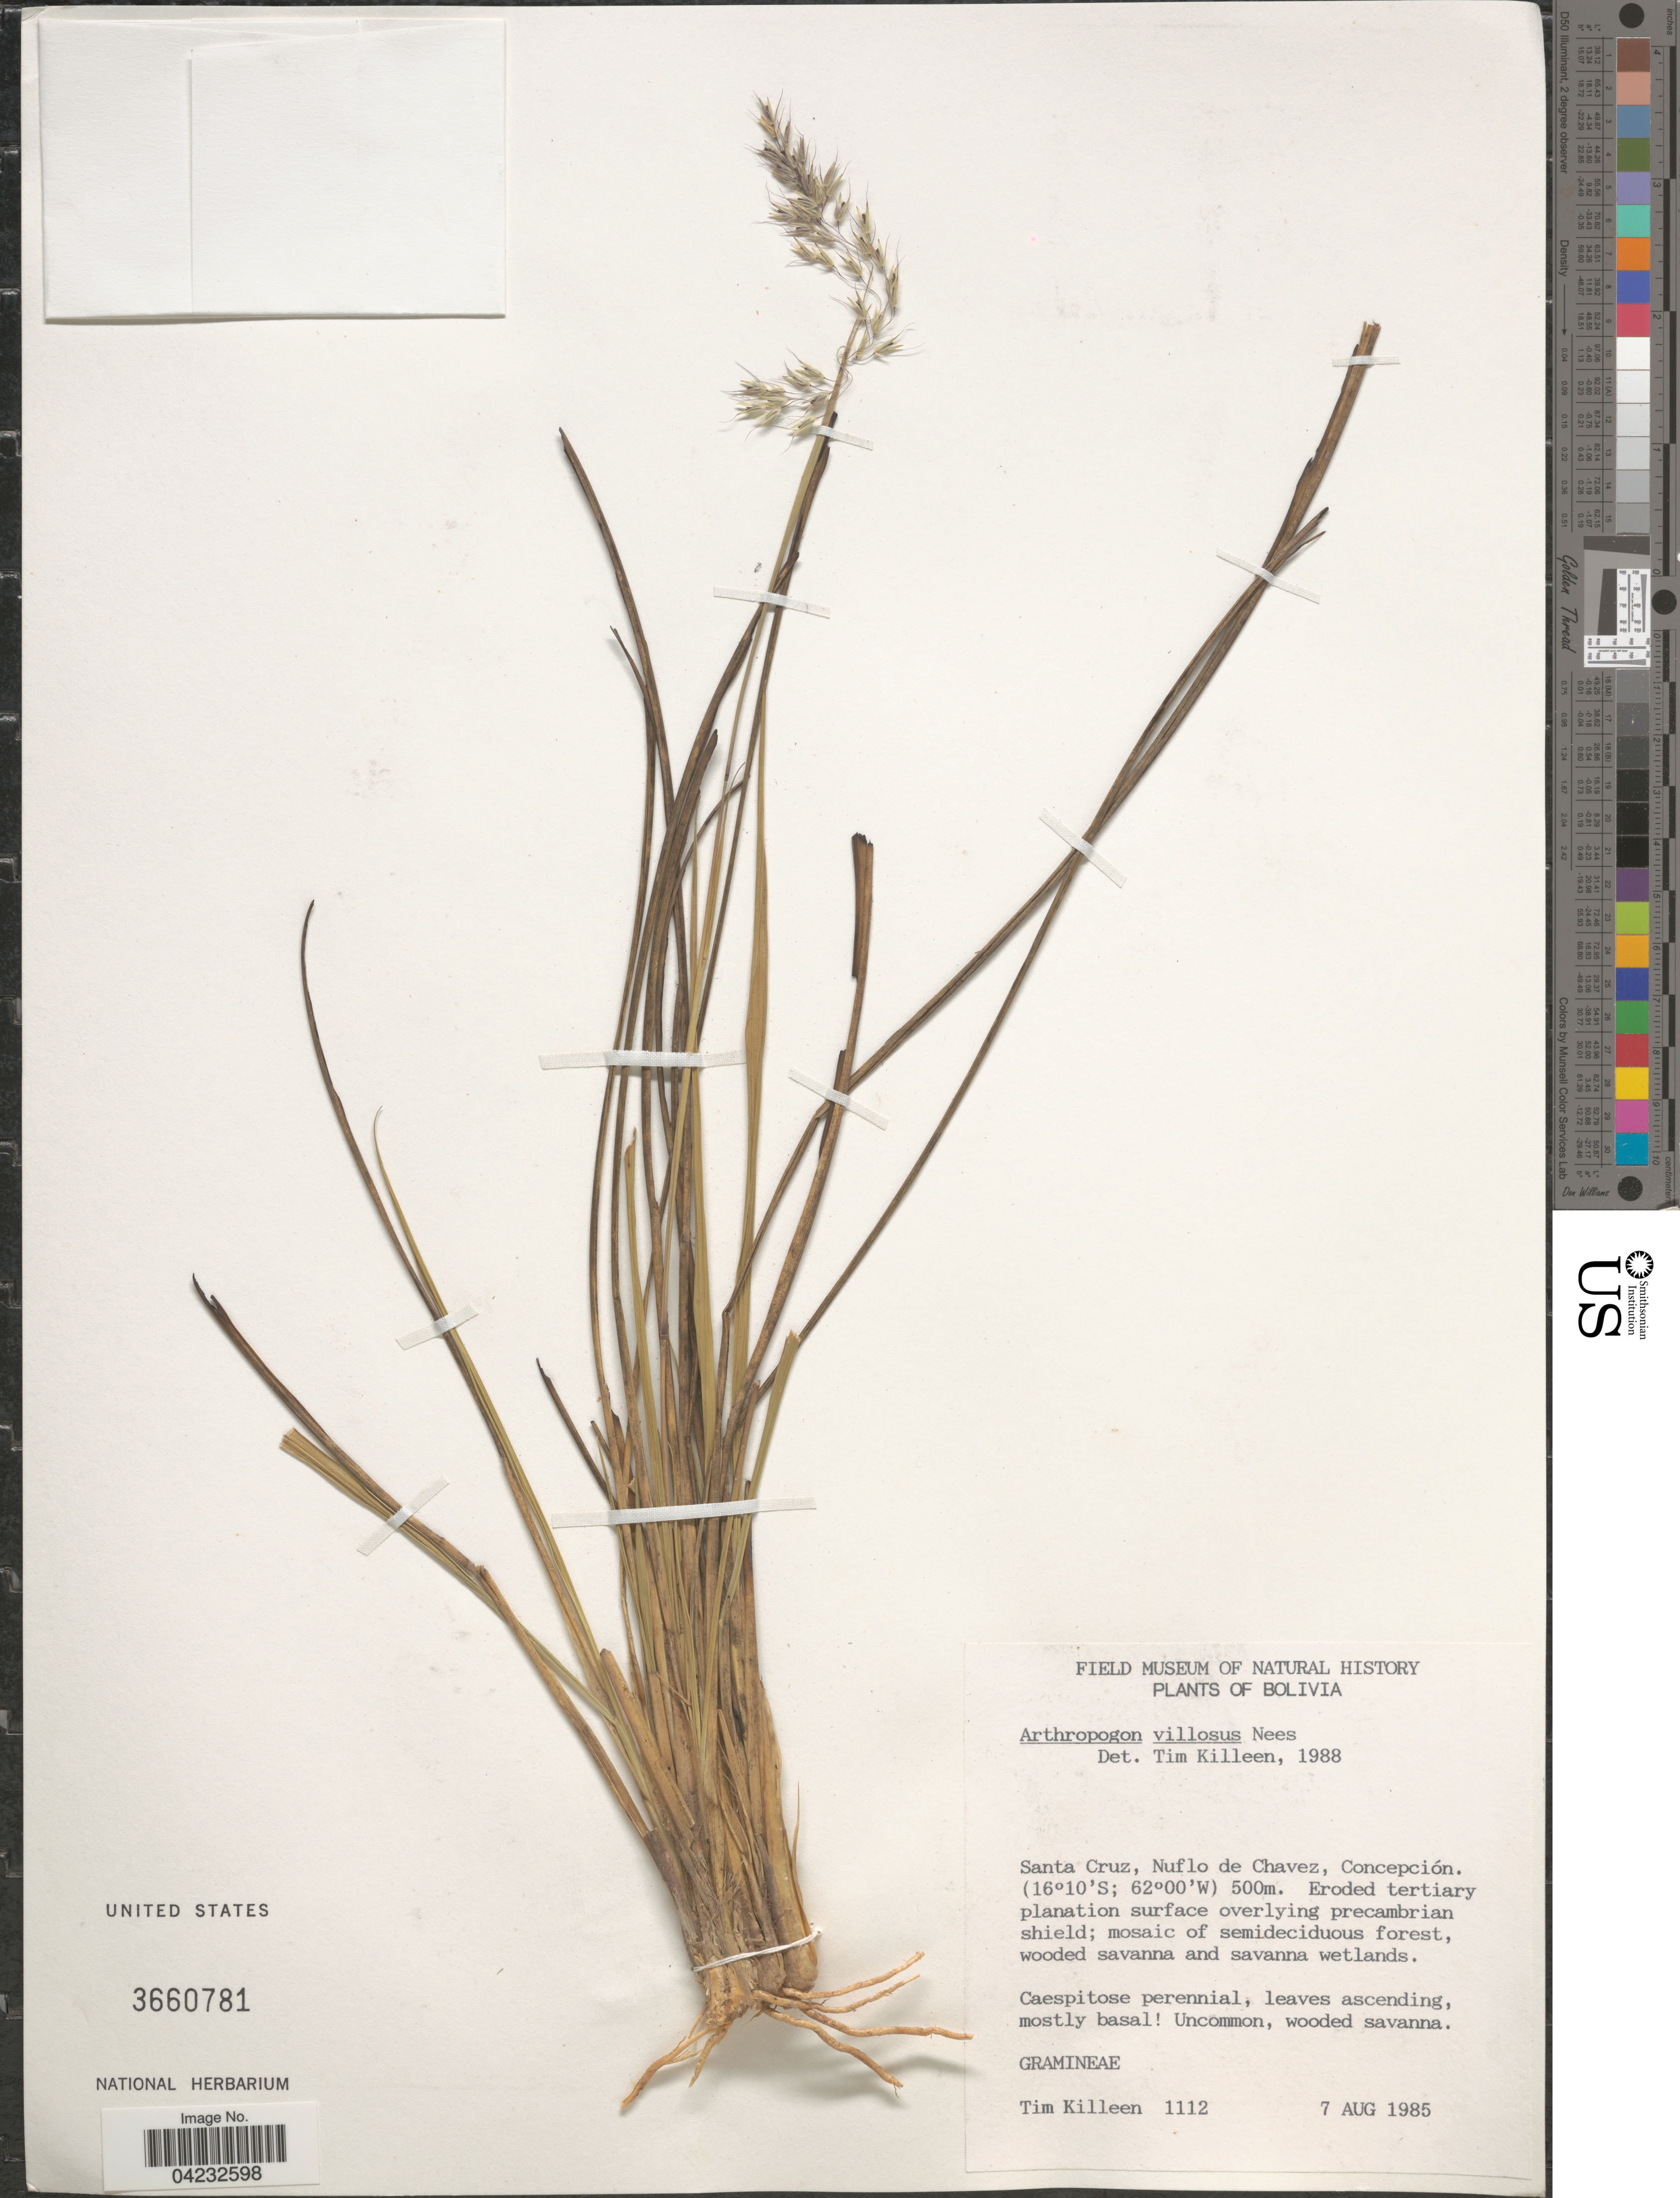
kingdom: Plantae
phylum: Tracheophyta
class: Liliopsida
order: Poales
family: Poaceae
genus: Arthropogon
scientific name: Arthropogon villosus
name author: Nees in Mart.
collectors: T. J. Killeen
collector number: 1112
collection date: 1985-08-07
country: Bolivia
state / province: Santa Cruz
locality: Nuflo de Chavez, Concepción.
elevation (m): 500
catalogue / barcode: US 3660781